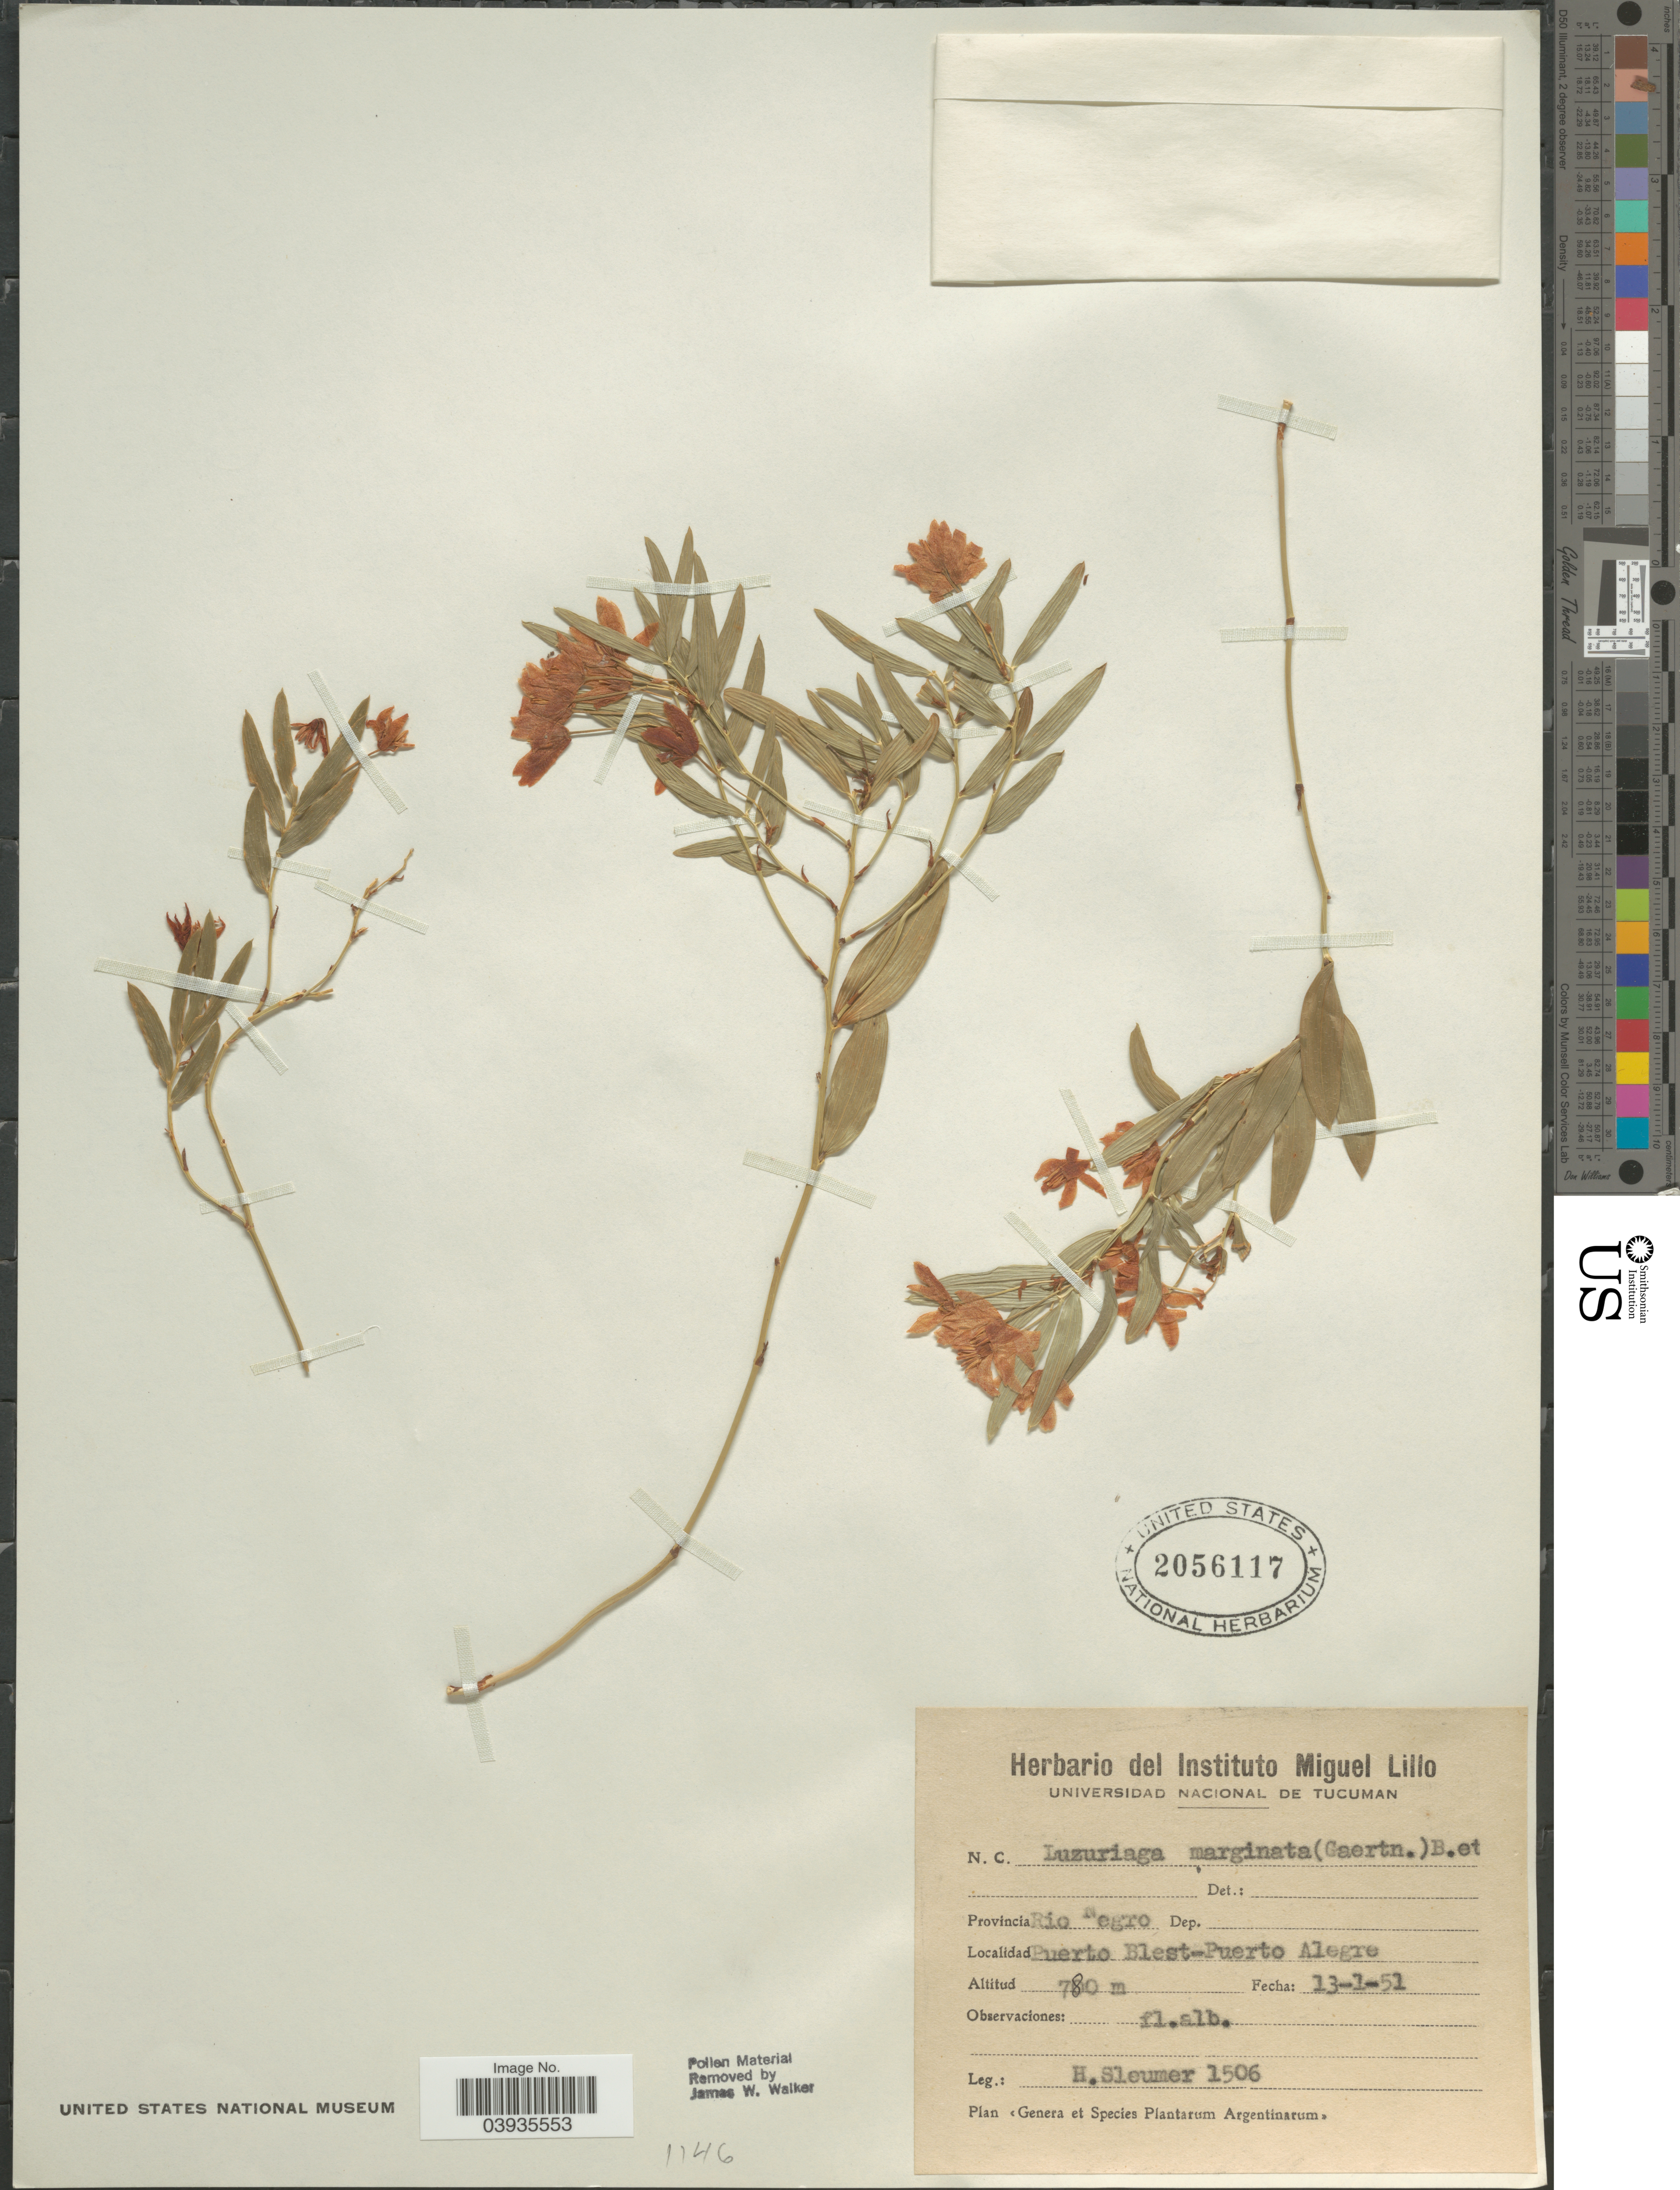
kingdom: Plantae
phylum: Tracheophyta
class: Liliopsida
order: Liliales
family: Alstroemeriaceae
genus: Luzuriaga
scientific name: Luzuriaga marginata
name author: (Gaertn.) Benth. & Hook. f.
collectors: H. O. Sleumer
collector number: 1506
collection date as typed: Transcribed d/m/y: 13/1/51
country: Argentina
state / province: Rio Negro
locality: Puerto Blest-Puerto Alegre.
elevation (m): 780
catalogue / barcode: US 2056117